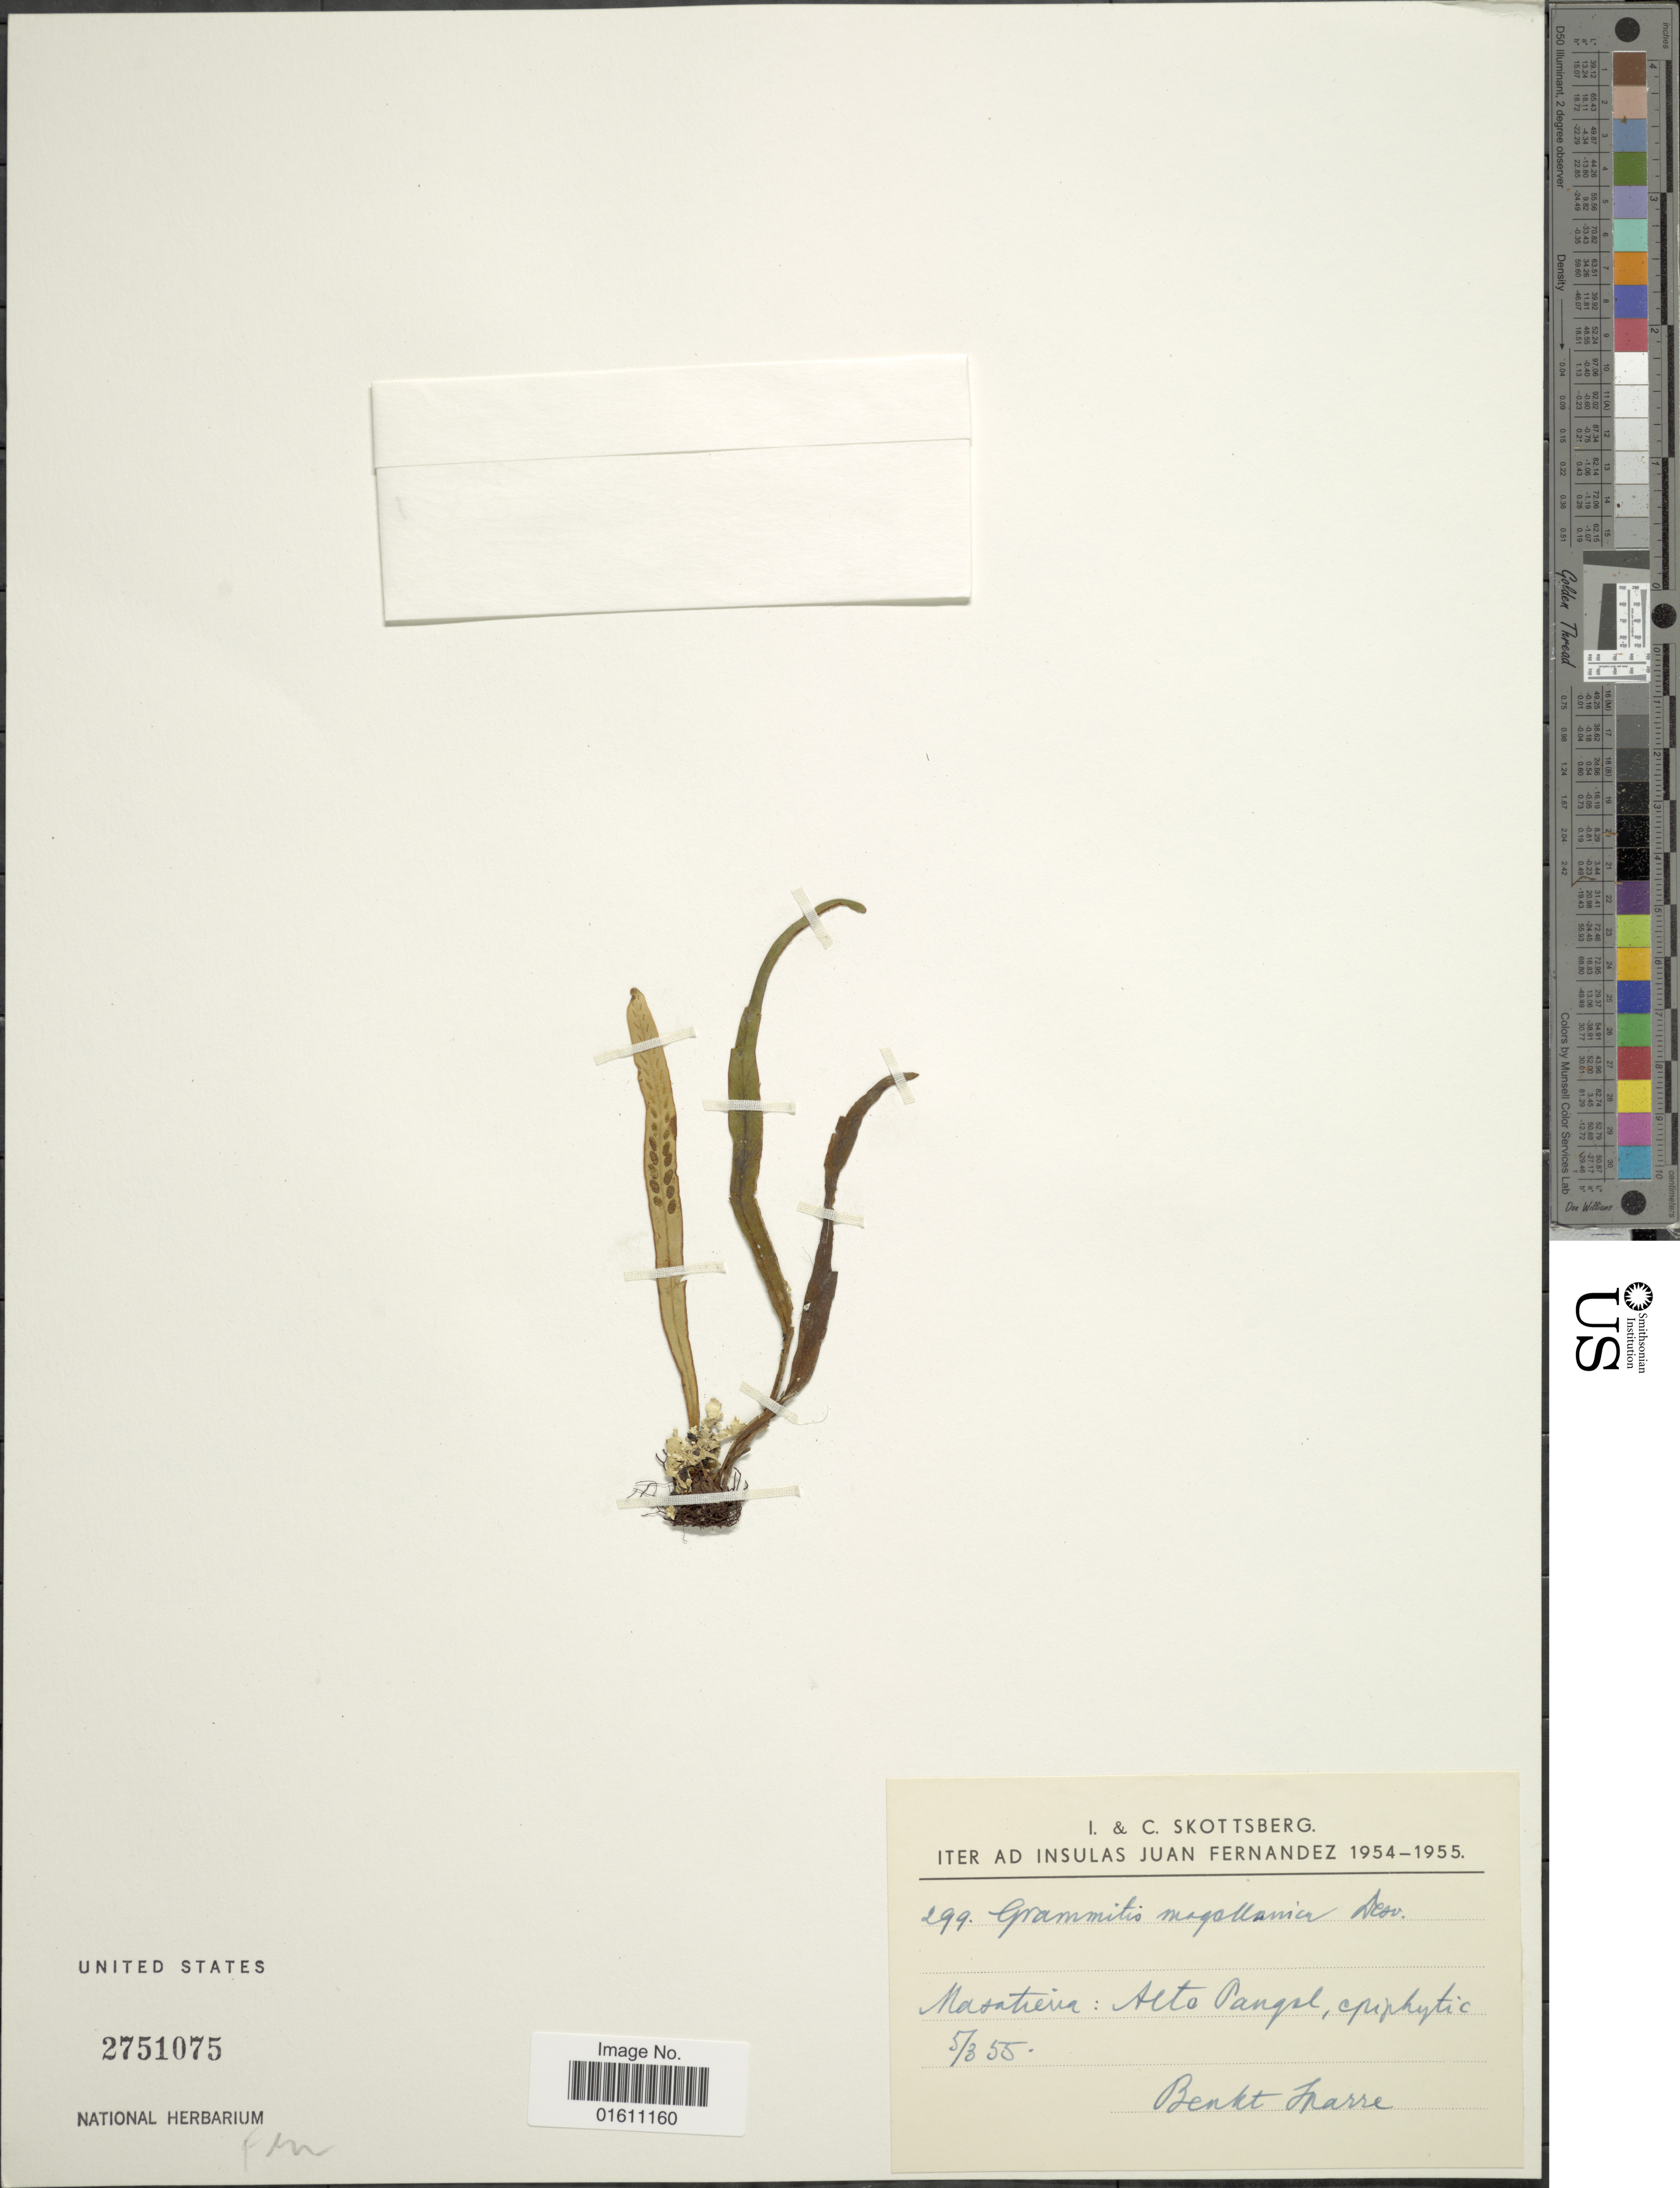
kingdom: Plantae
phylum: Tracheophyta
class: Polypodiopsida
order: Polypodiales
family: Polypodiaceae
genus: Notogrammitis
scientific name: Notogrammitis patagonica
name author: (C. Chr.) Parris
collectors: I. Skottsberg & C. Skottsberg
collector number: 299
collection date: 1955-03-05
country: Chile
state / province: Valparaíso (V)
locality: Iter da Insulas Juan Fernandez, Masatierra; Alto Pangal.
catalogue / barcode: US 2751075